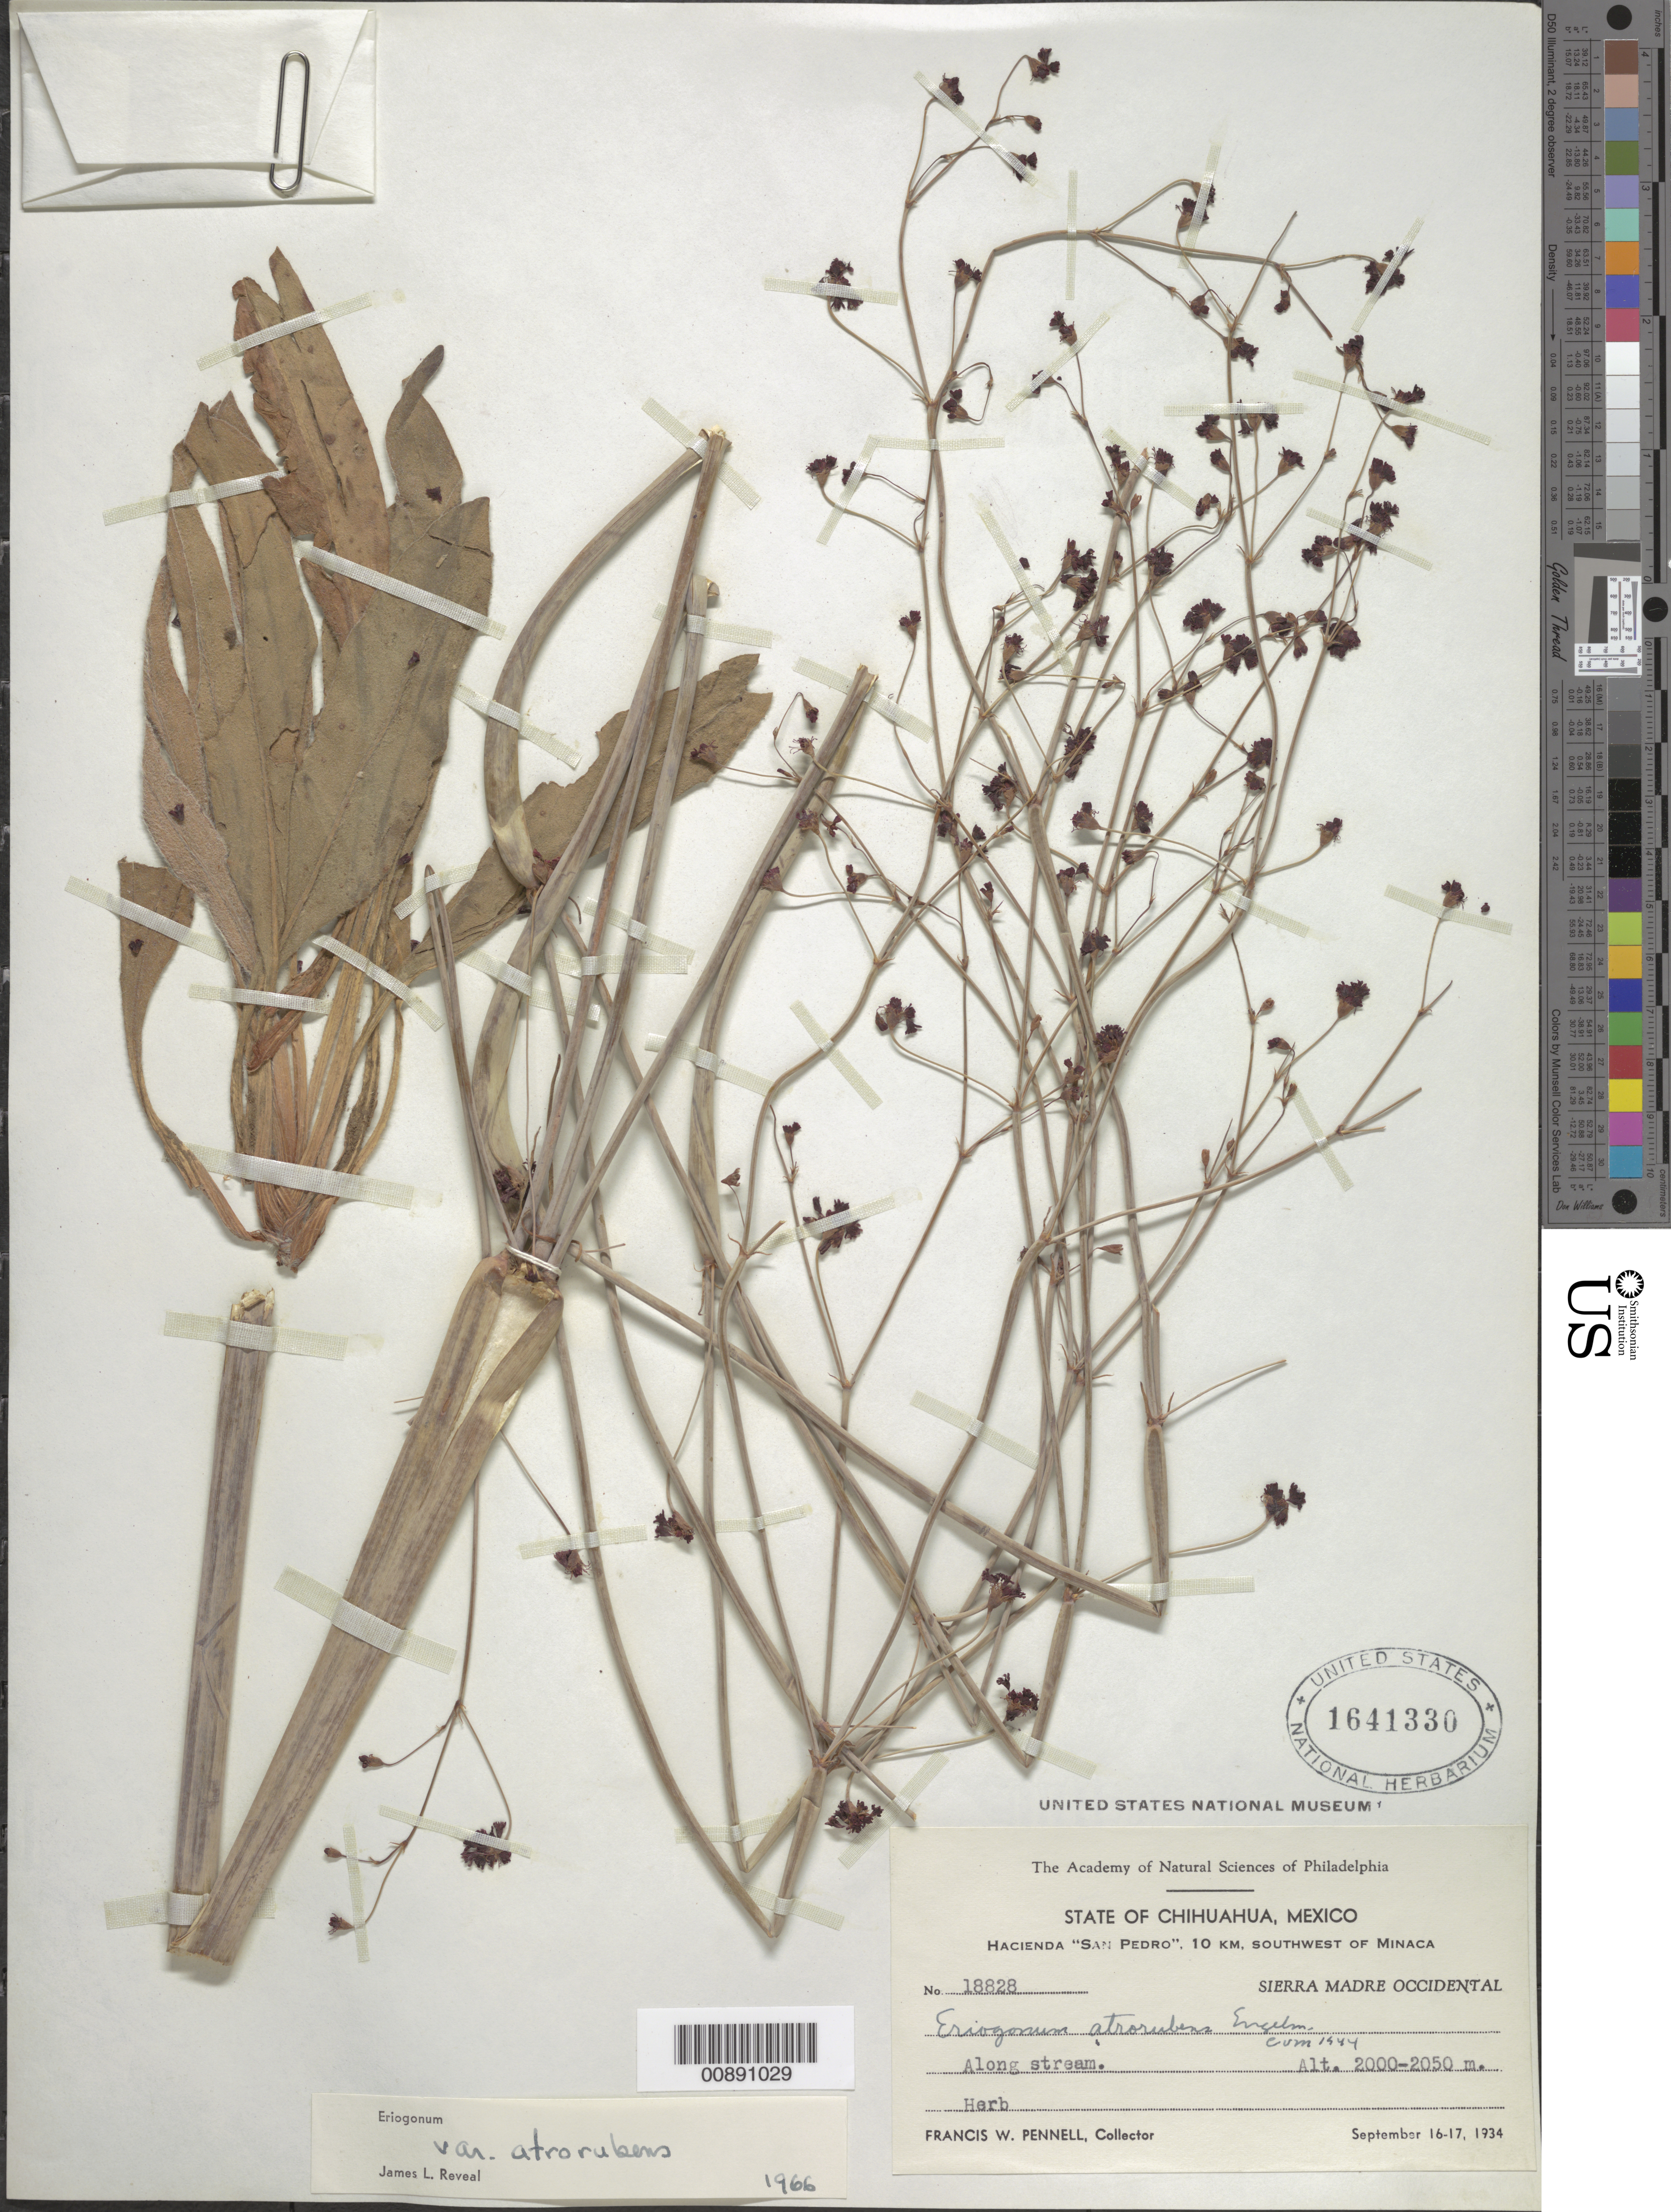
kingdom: Plantae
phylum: Tracheophyta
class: Magnoliopsida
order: Caryophyllales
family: Polygonaceae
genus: Eriogonum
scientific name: Eriogonum atrorubens var. atrorubens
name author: Engelm.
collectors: F. W. Pennell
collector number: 18828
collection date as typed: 16 Sep 1934 to 17 Sep 1934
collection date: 1934-09-16/1934-09-17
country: Mexico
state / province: Chihuahua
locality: Hacienda "San Pedro", 10 km. southwest of Miñaca. Sierra Madre Occidental, Mexico.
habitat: Along stream.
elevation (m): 2050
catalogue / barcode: US 1641330